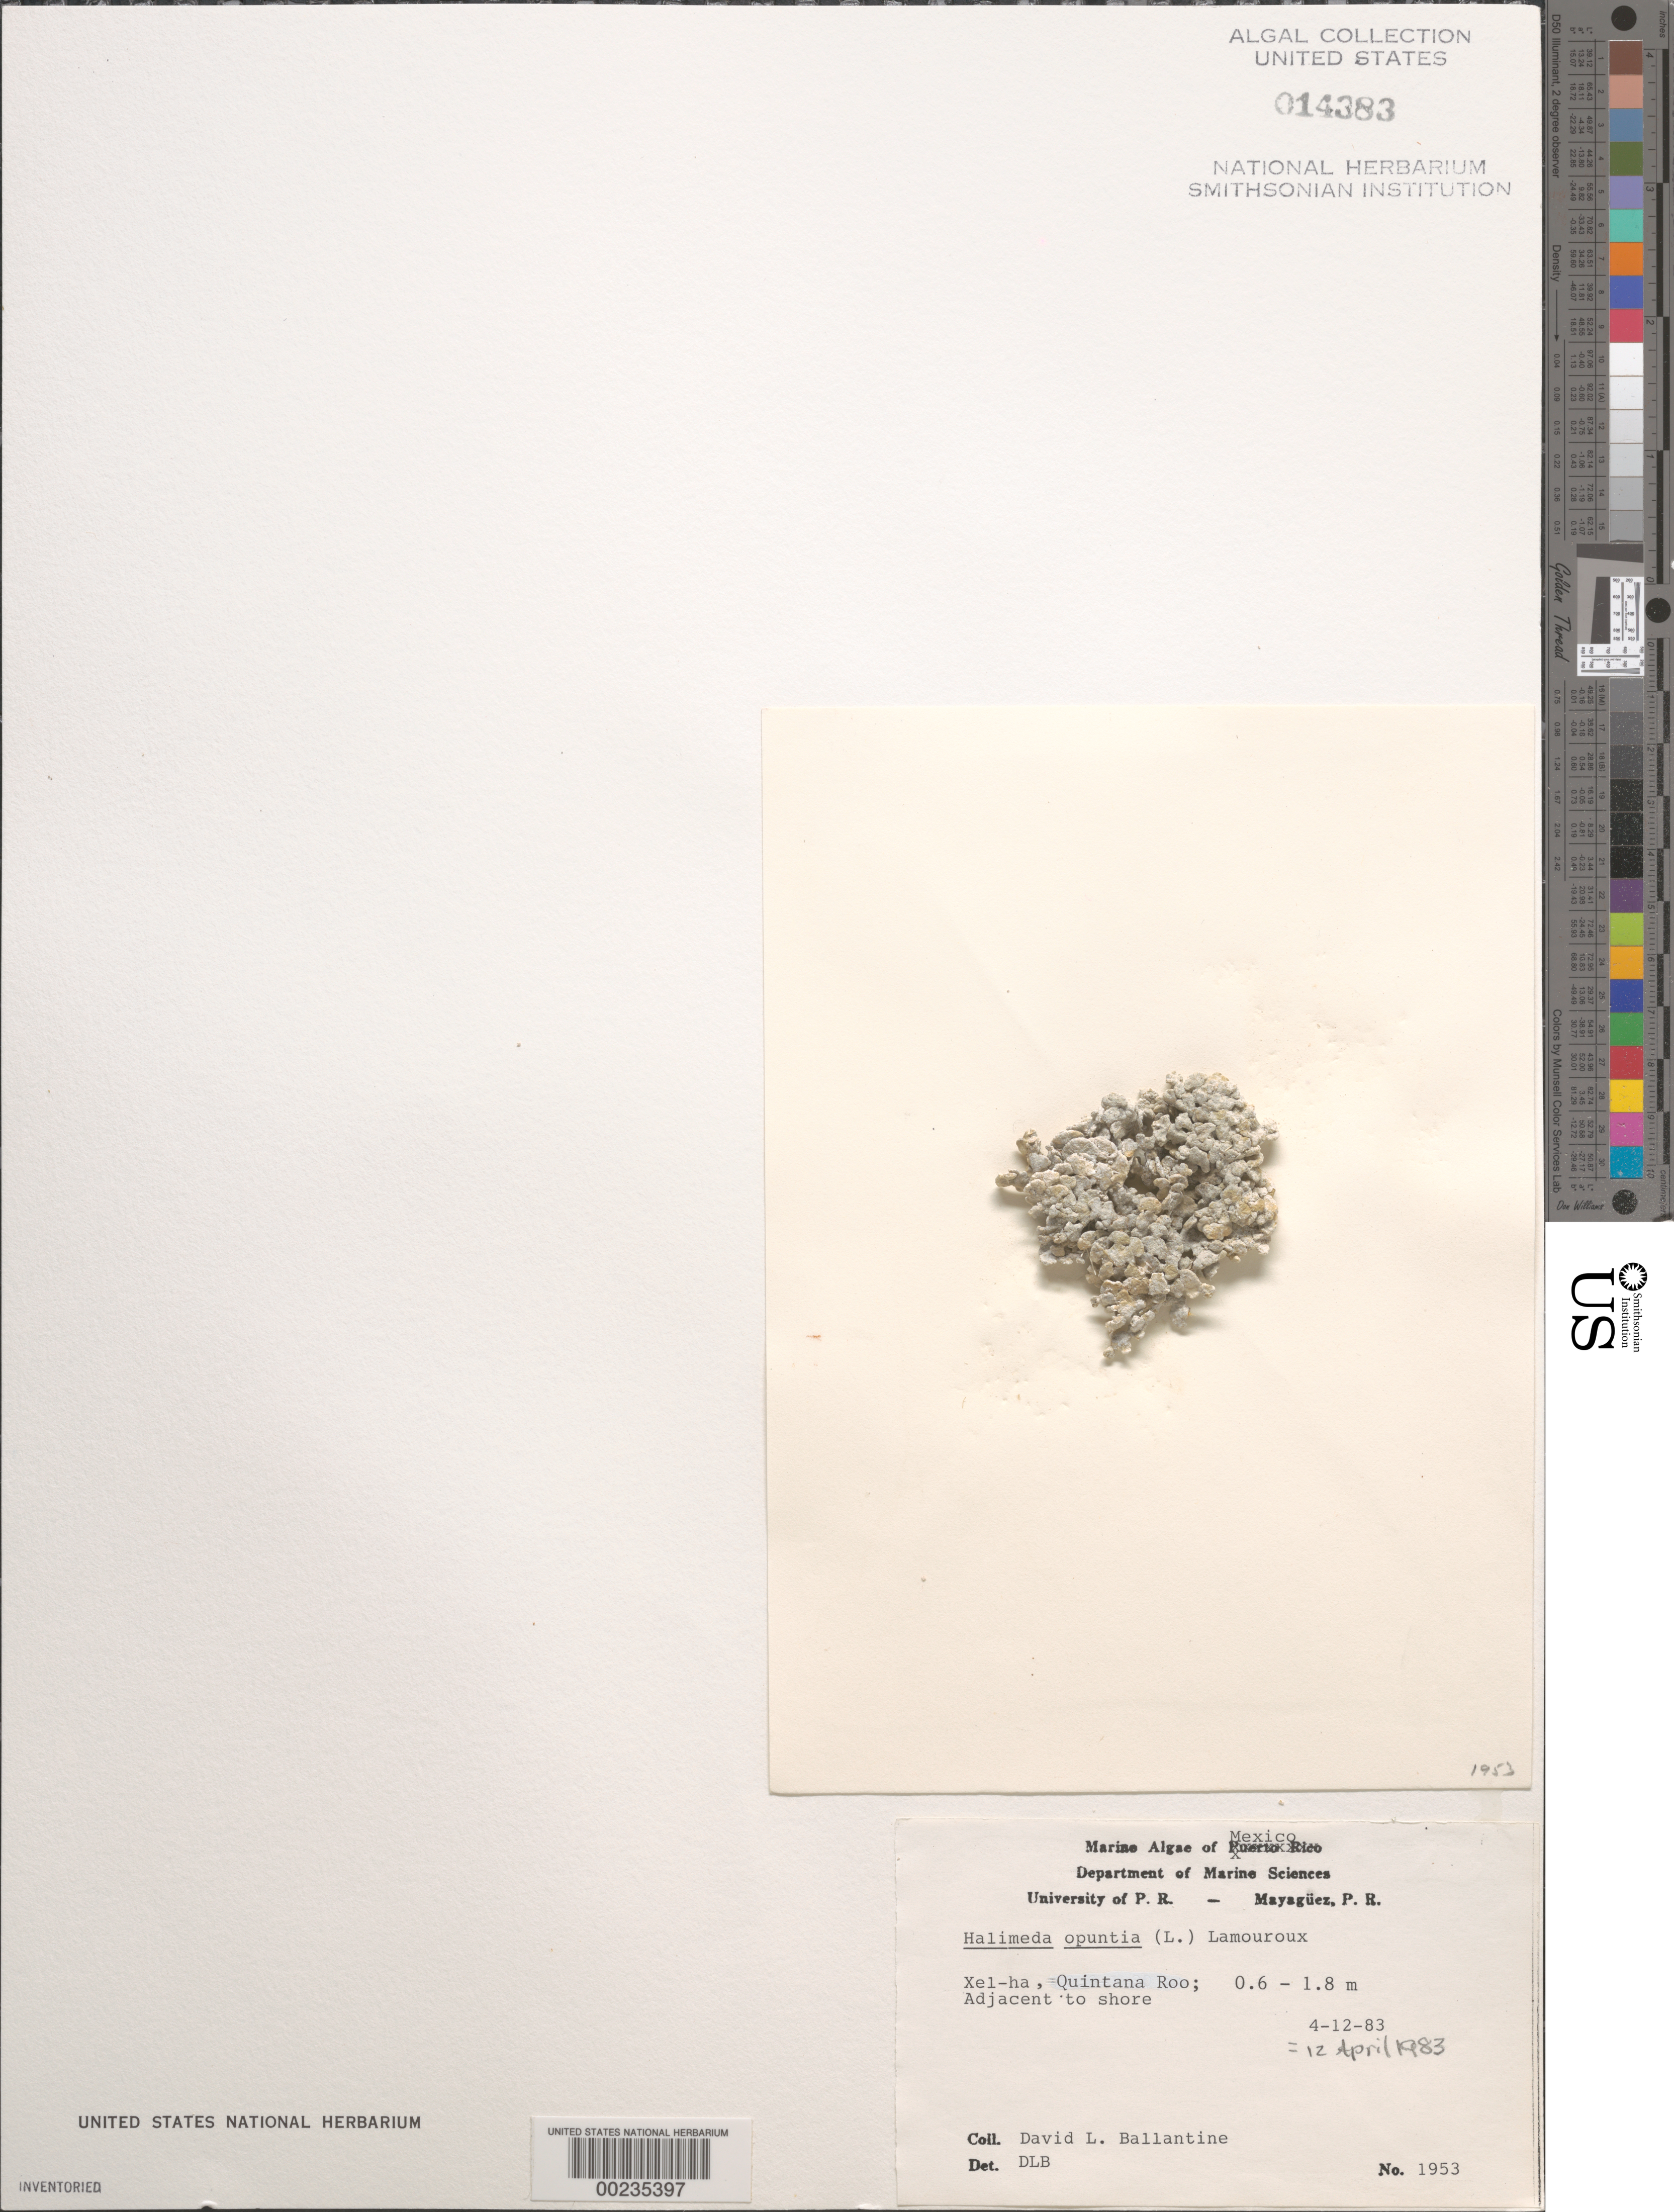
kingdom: Plantae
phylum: Chlorophyta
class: Ulvophyceae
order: Bryopsidales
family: Halimedaceae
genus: Halimeda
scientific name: Halimeda opuntia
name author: (L.) J.V.Lamouroux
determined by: Ballantine, D. L.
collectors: D.L. Ballantine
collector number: DLB 1953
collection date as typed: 12 Apr 1983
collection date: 1983-04-12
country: Mexico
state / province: Quintana Roo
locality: Xel-ha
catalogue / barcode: US 14383